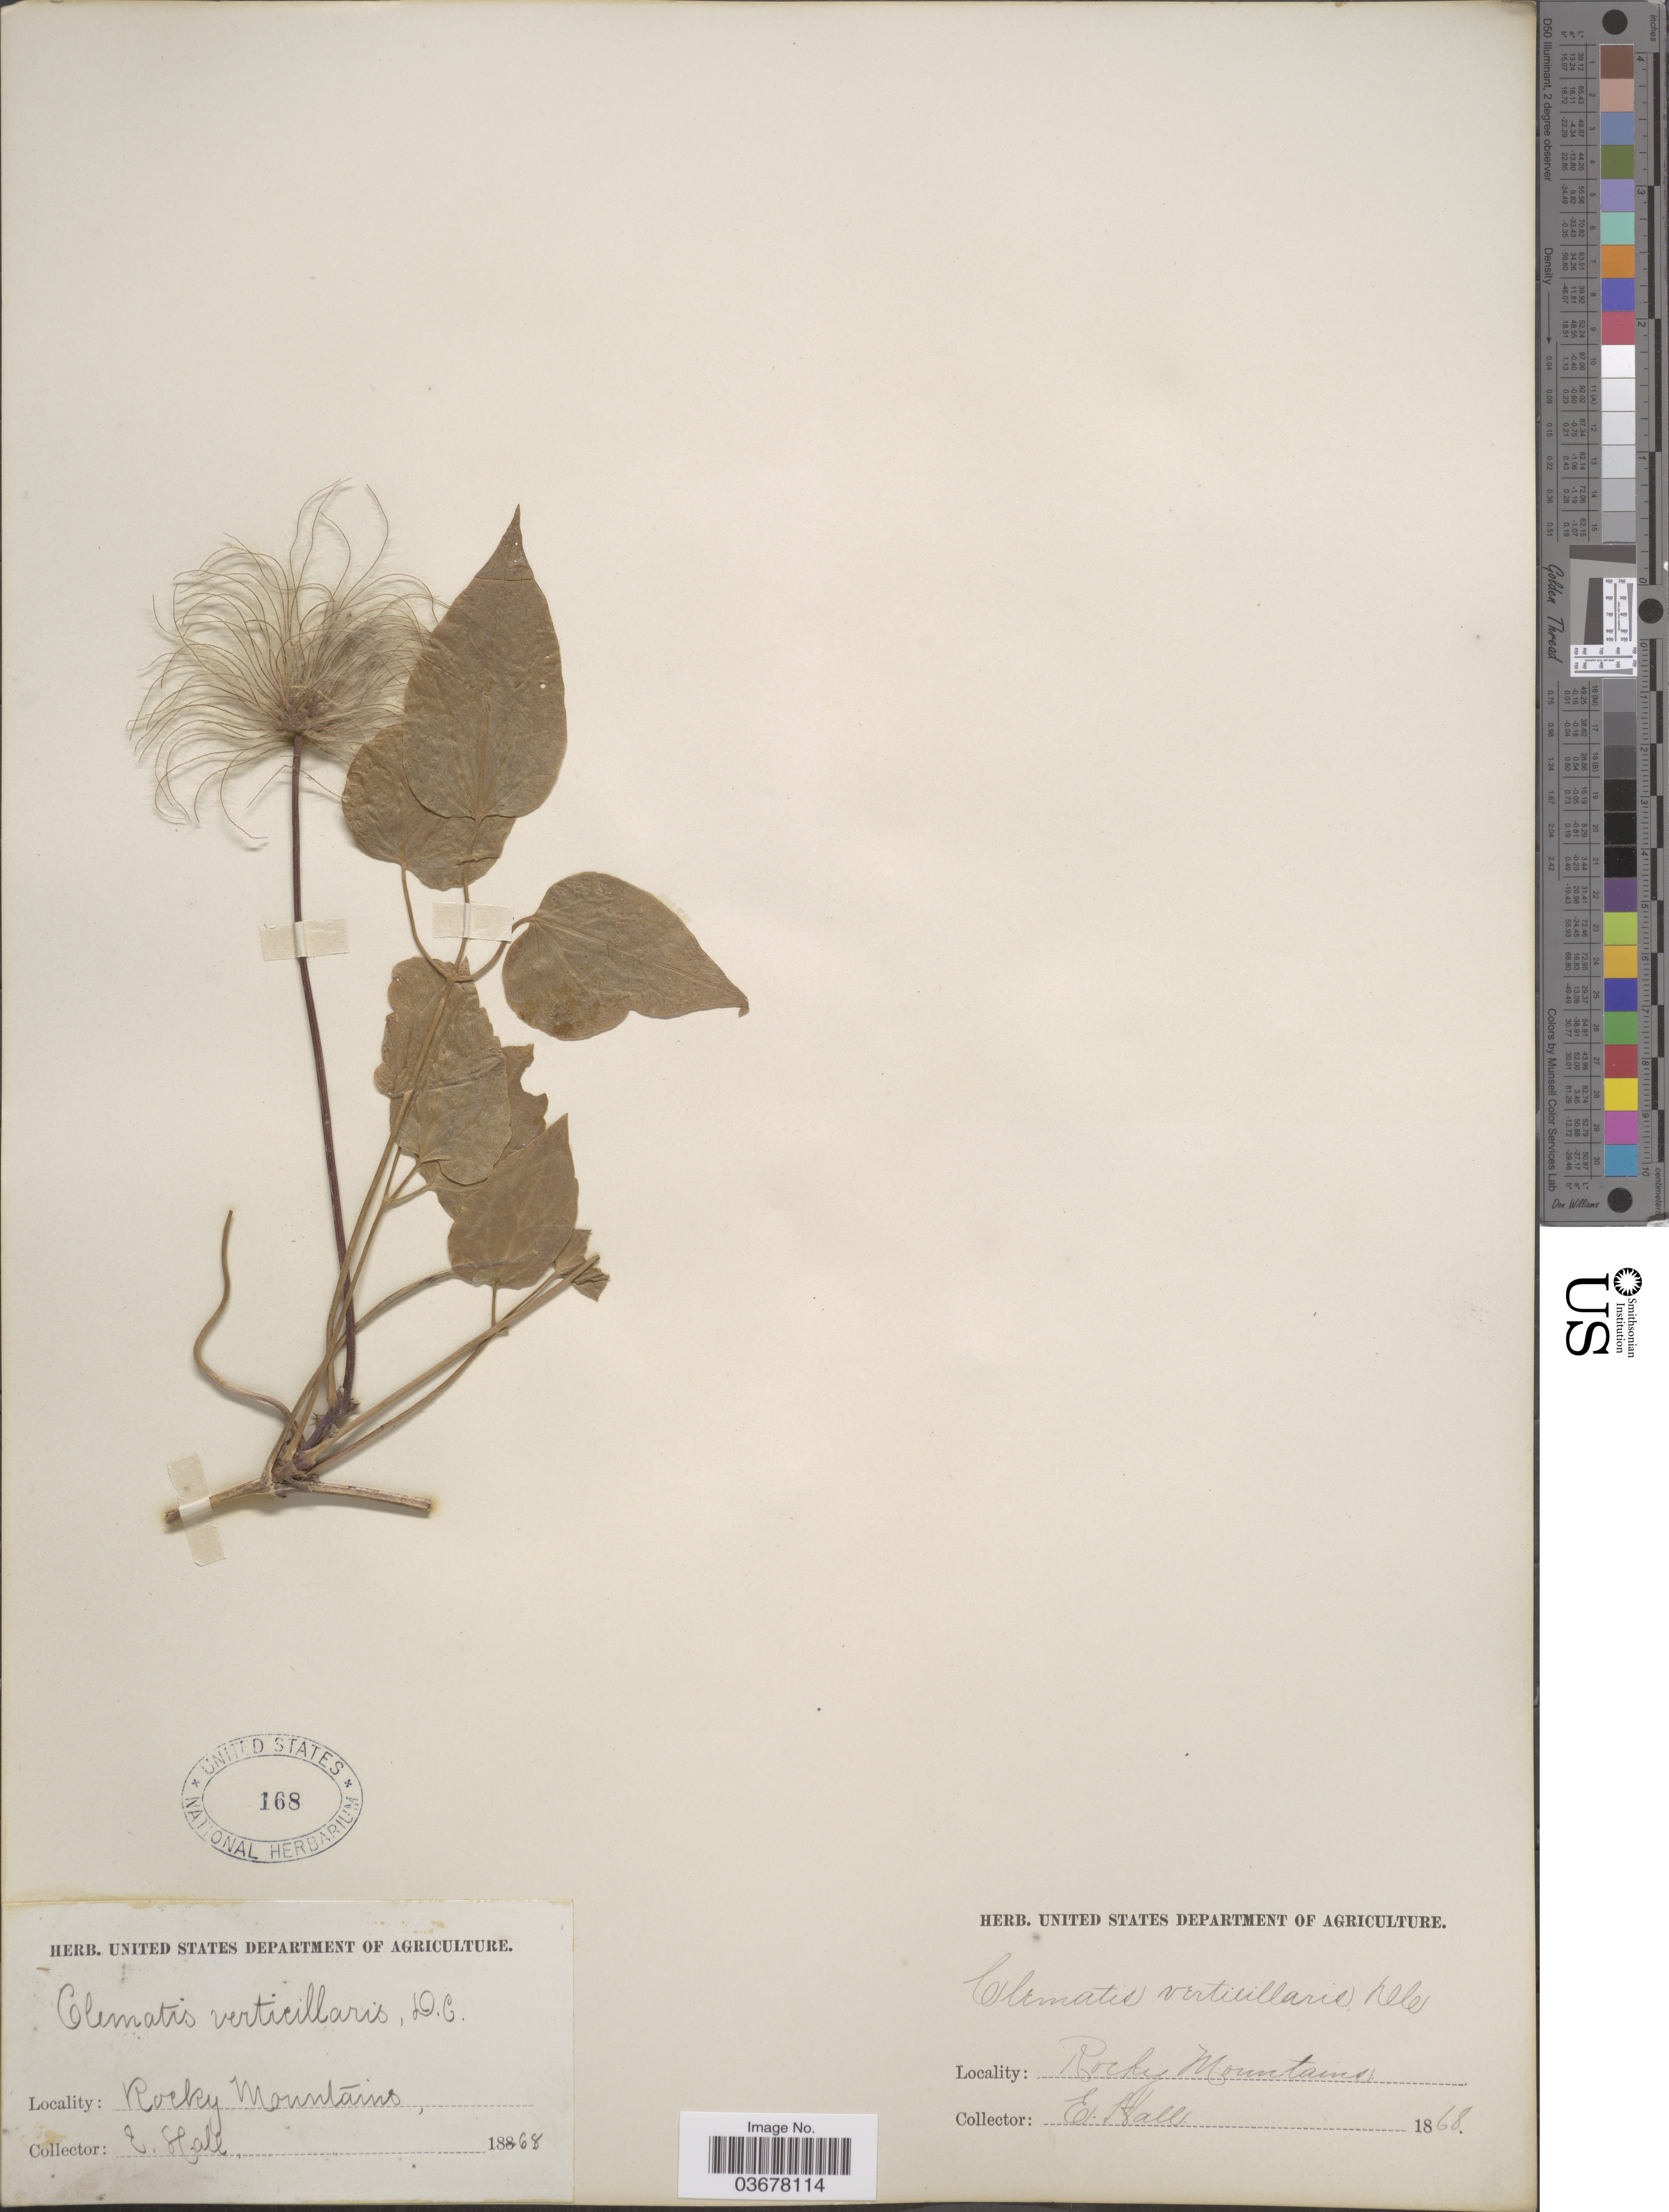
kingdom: Plantae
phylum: Tracheophyta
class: Magnoliopsida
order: Ranunculales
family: Ranunculaceae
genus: Clematis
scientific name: Clematis occidentalis var. grosseserrata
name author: (Rydb.) J.S. Pringle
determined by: Strong, M. T., (US), Smithsonian Institution - National Museum of Natural History (UNITED STATES)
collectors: E. Hall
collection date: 1868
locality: Rocky Mountains.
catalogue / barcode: US 168